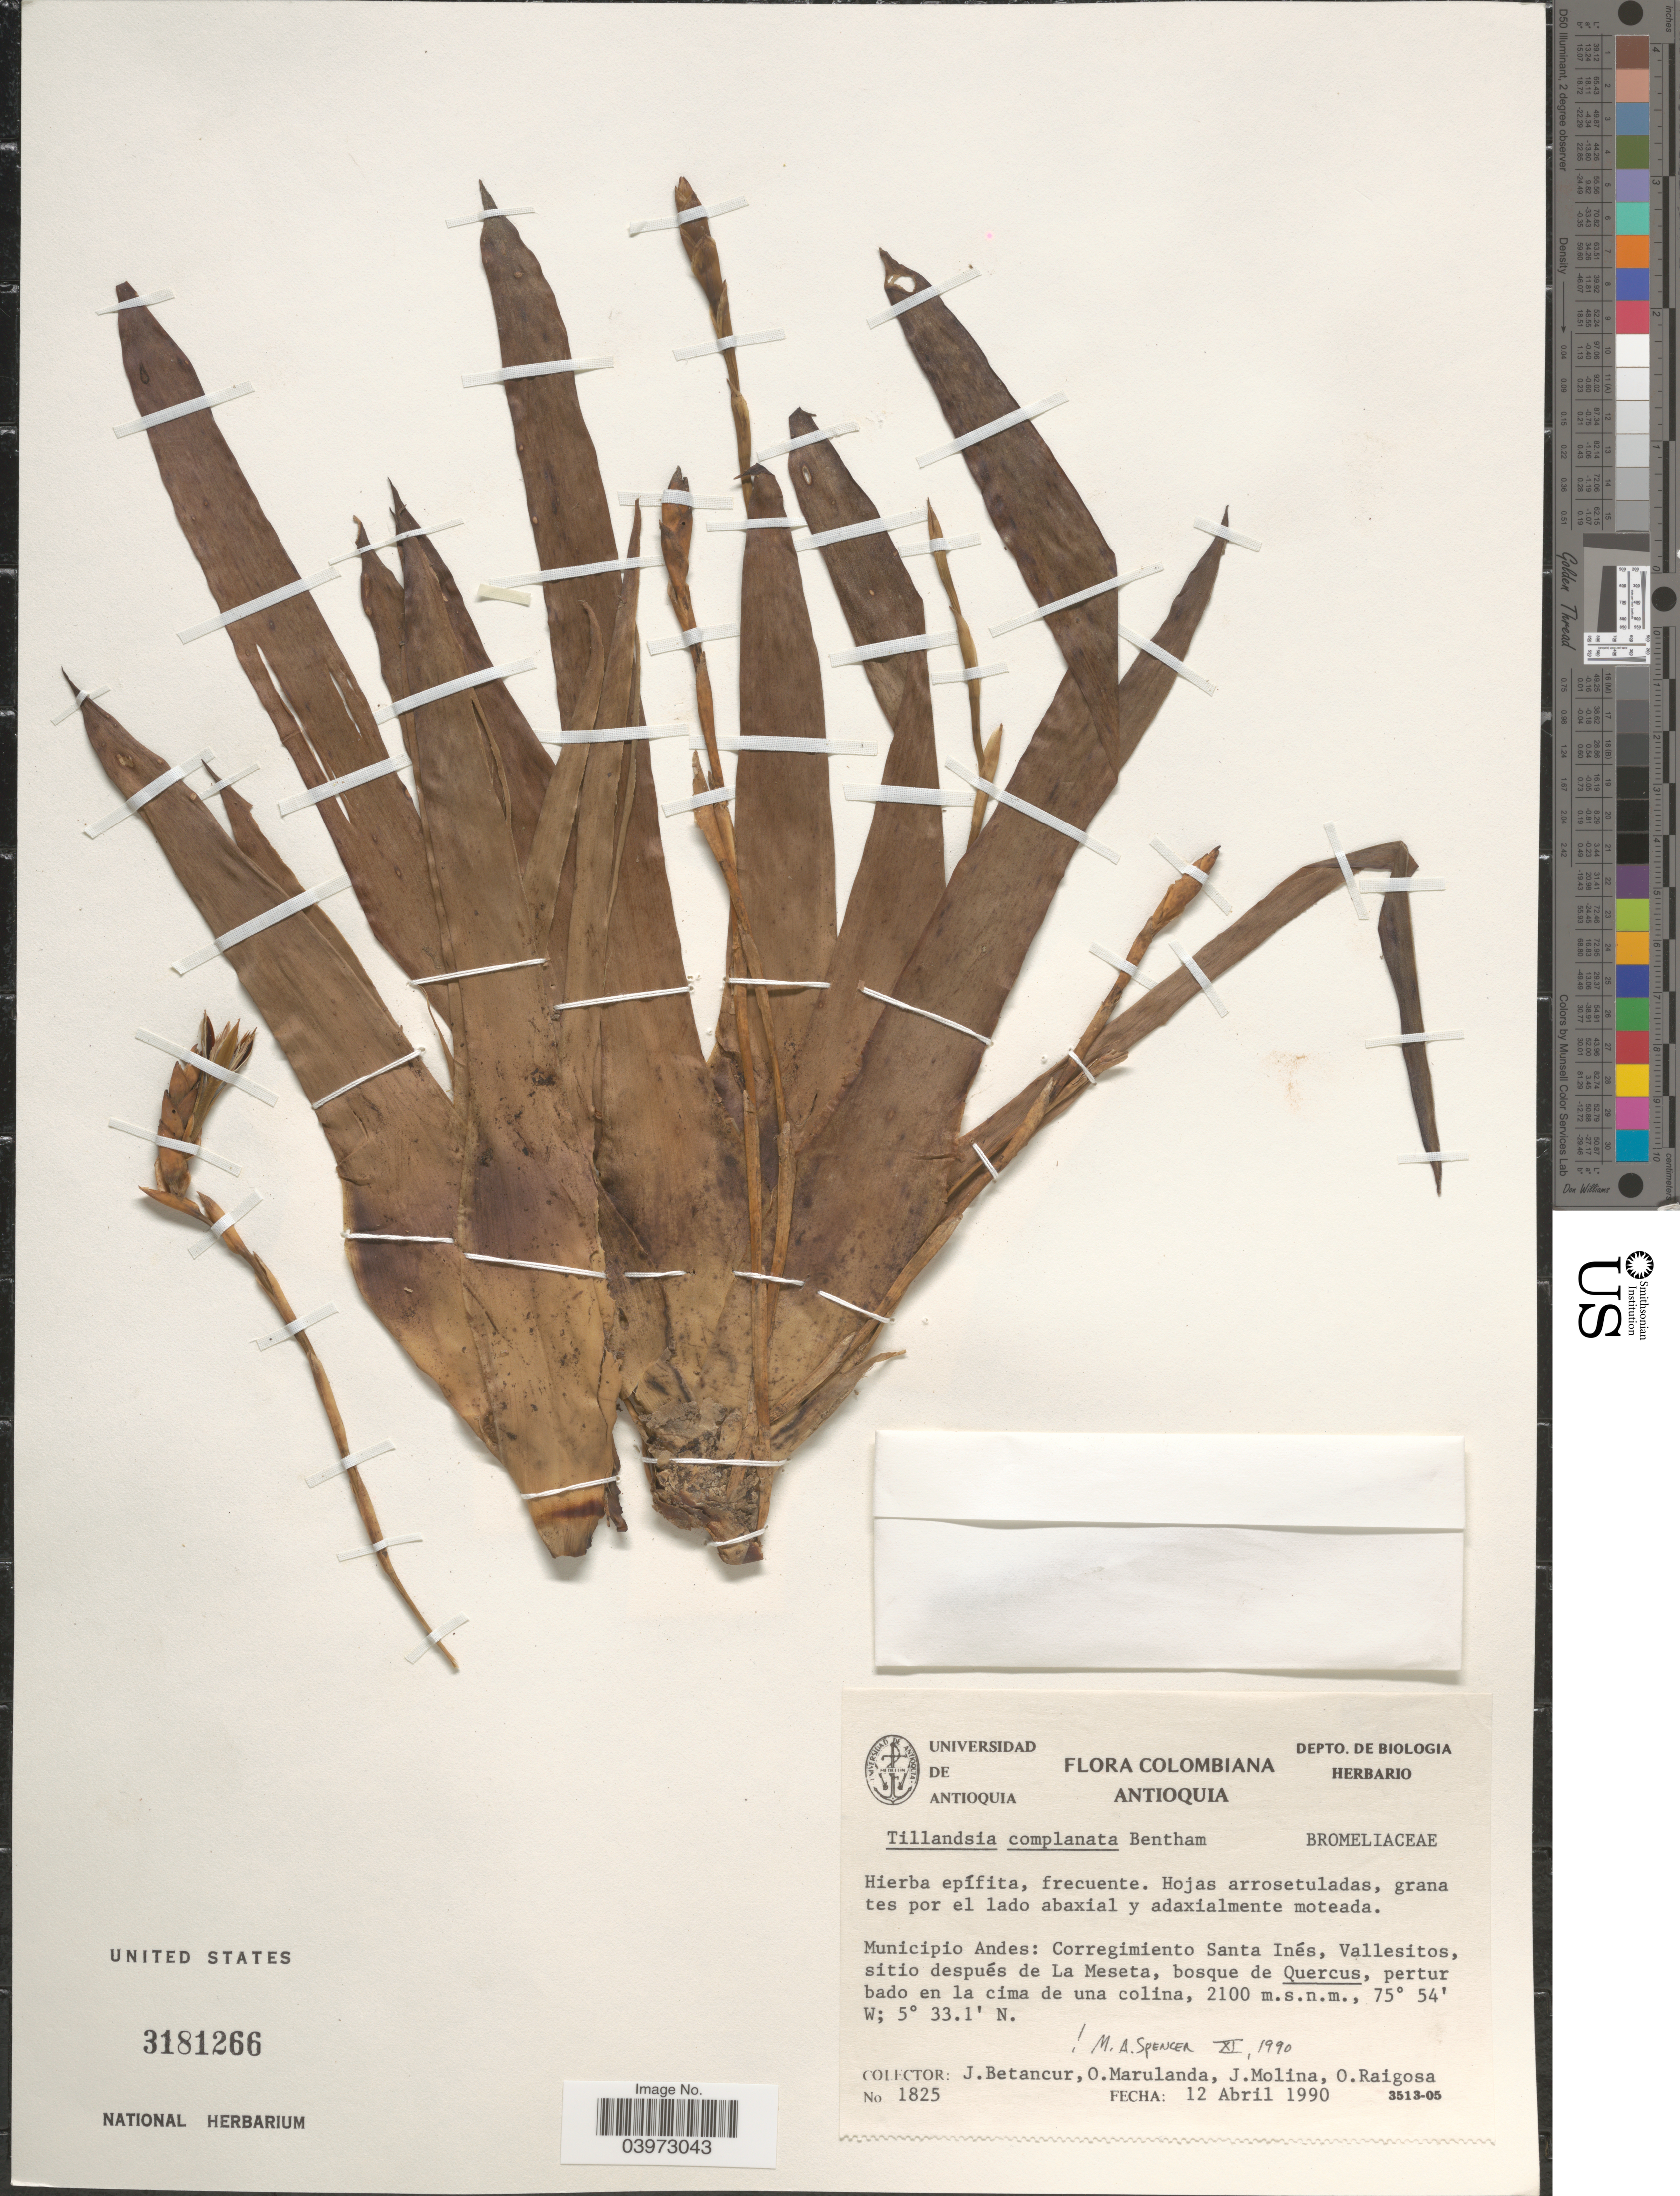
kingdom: Plantae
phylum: Tracheophyta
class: Liliopsida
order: Poales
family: Bromeliaceae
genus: Tillandsia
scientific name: Tillandsia complanata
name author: Benth.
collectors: J. Betancur, O. Marulanda, J. Molina & O. Raigosa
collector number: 1825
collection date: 1990-04-12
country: Colombia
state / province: Antioquia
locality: Municipio Andes: Corregimiento Santa Inés, Vallesitos, sitio después de La Meseta, bosque de Quercus, pertur bado en la cima de una colina.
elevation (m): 2100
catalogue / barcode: US 3181266